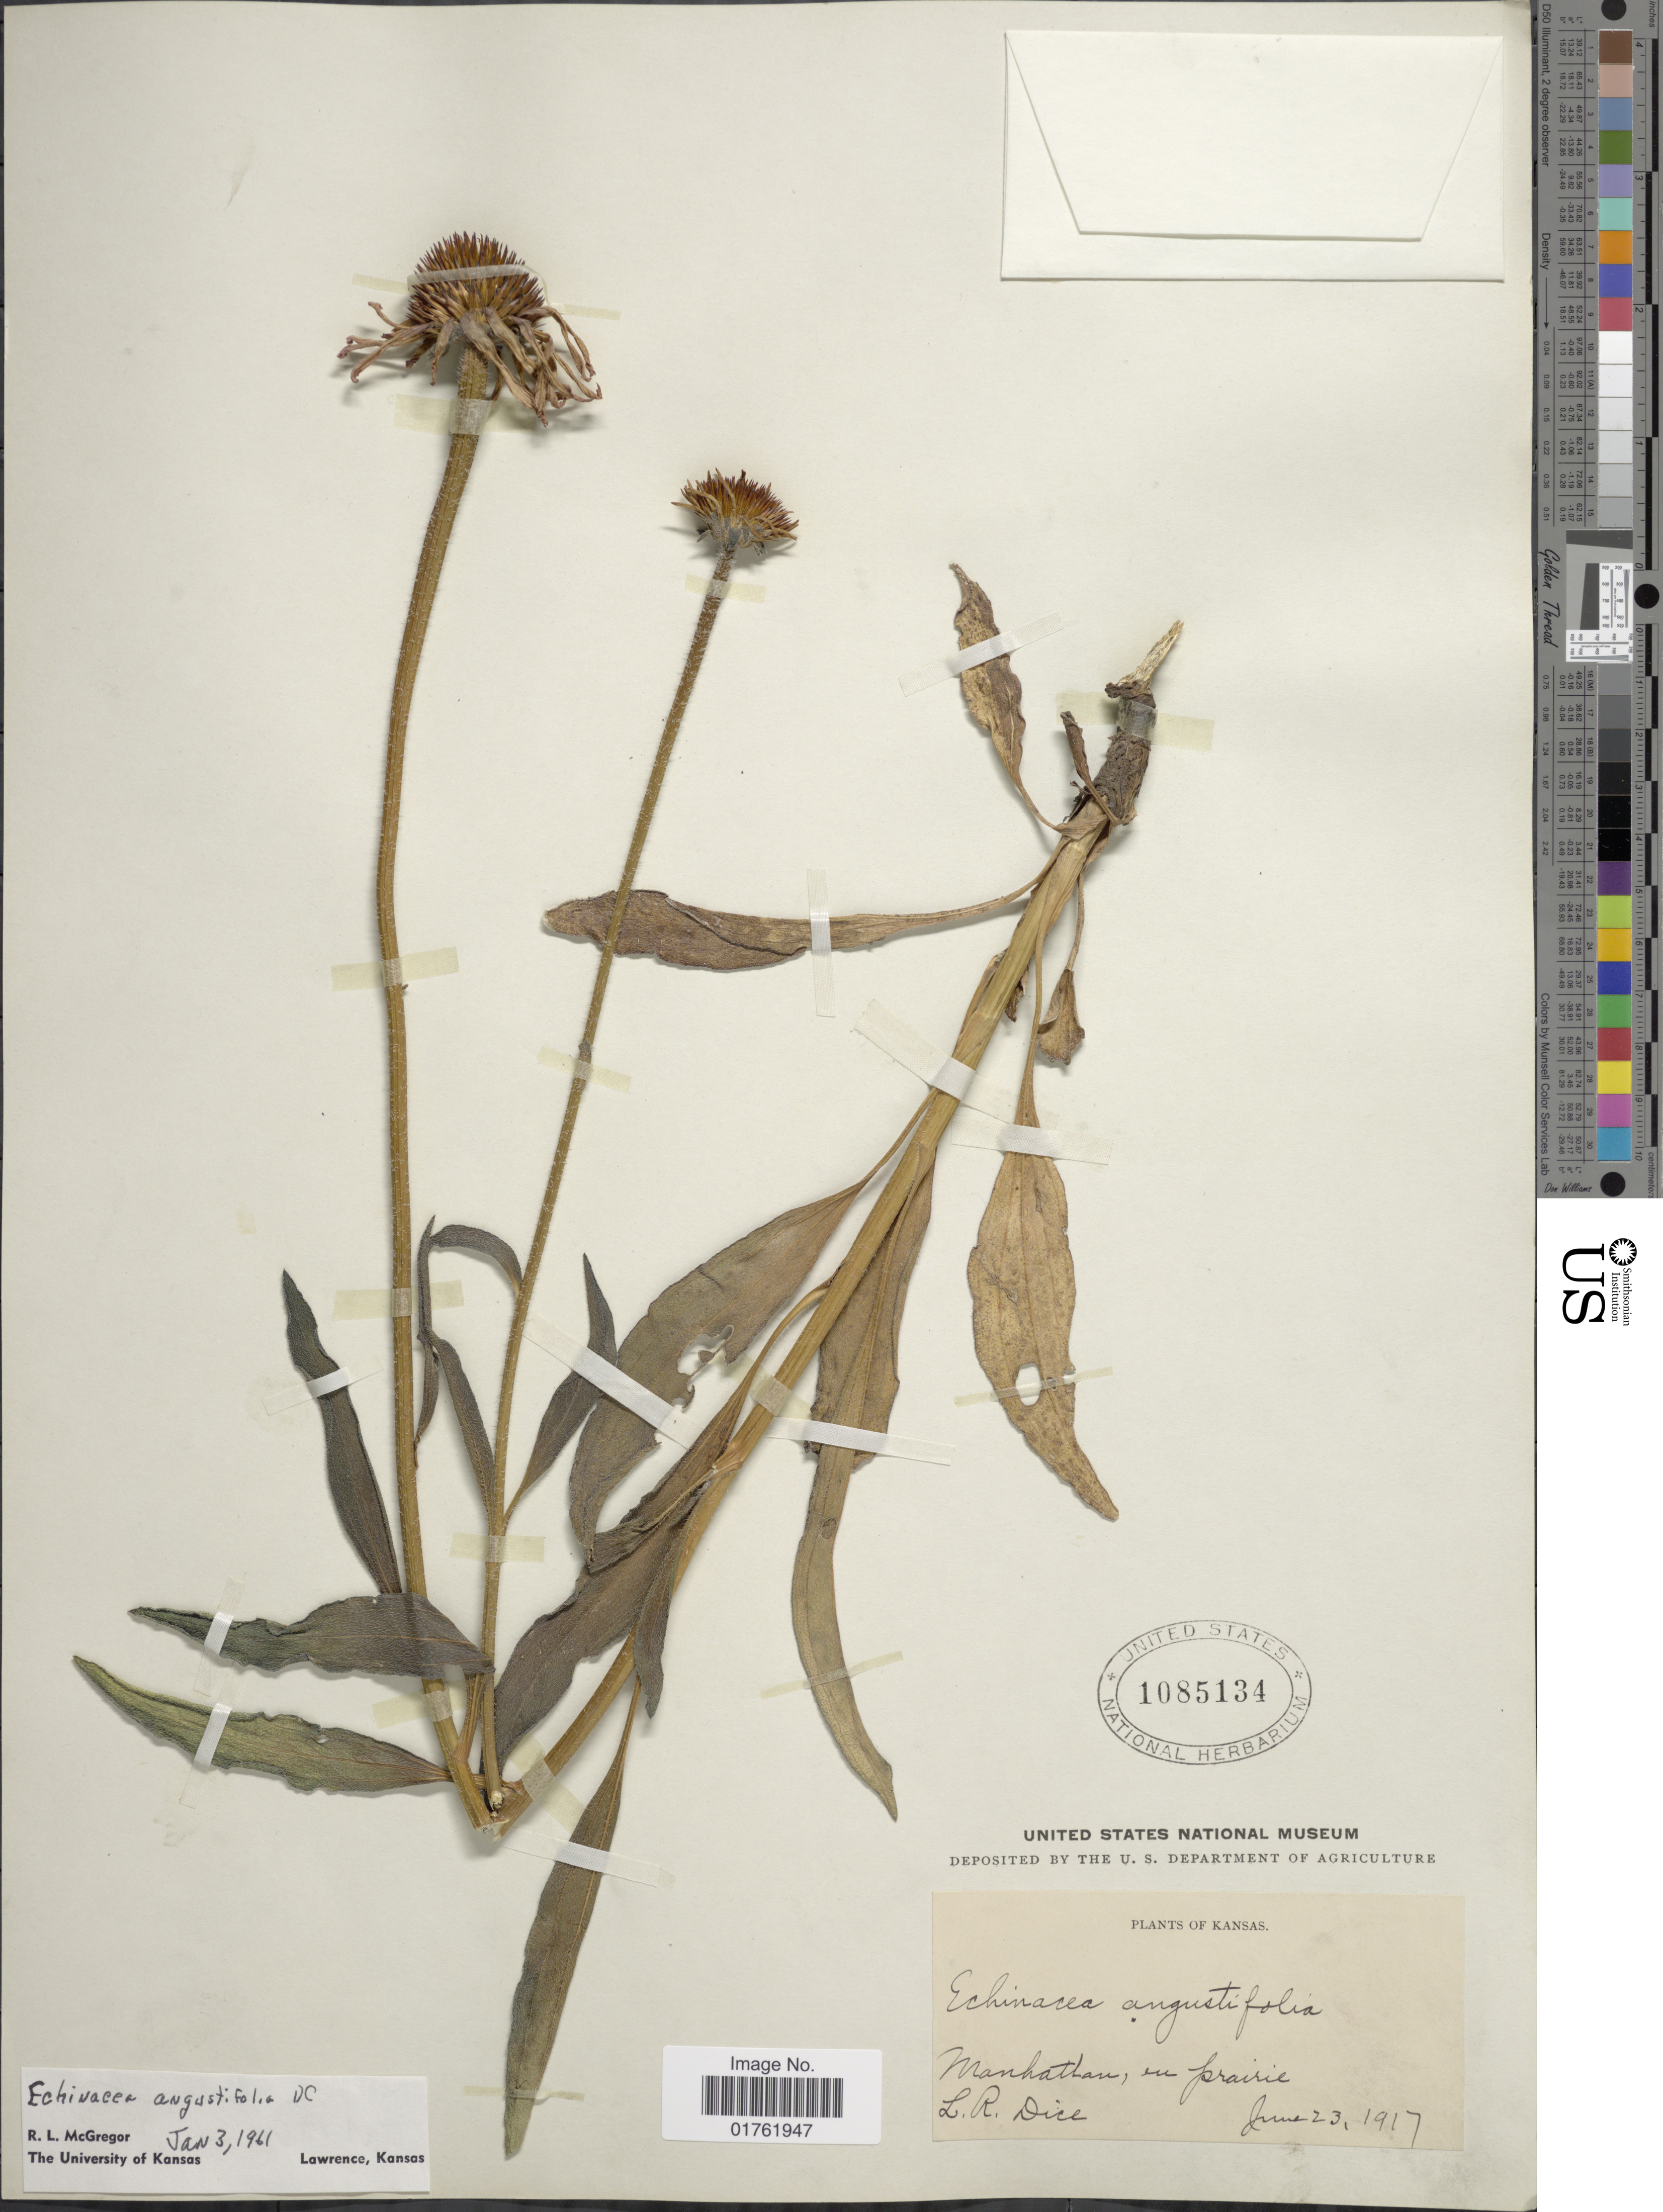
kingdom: Plantae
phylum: Tracheophyta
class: Magnoliopsida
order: Asterales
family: Asteraceae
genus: Echinacea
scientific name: Echinacea angustifolia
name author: DC.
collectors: L. Dice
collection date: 1917-06-23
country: United States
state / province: Kansas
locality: Manhatten, in prairie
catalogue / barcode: US 1085134